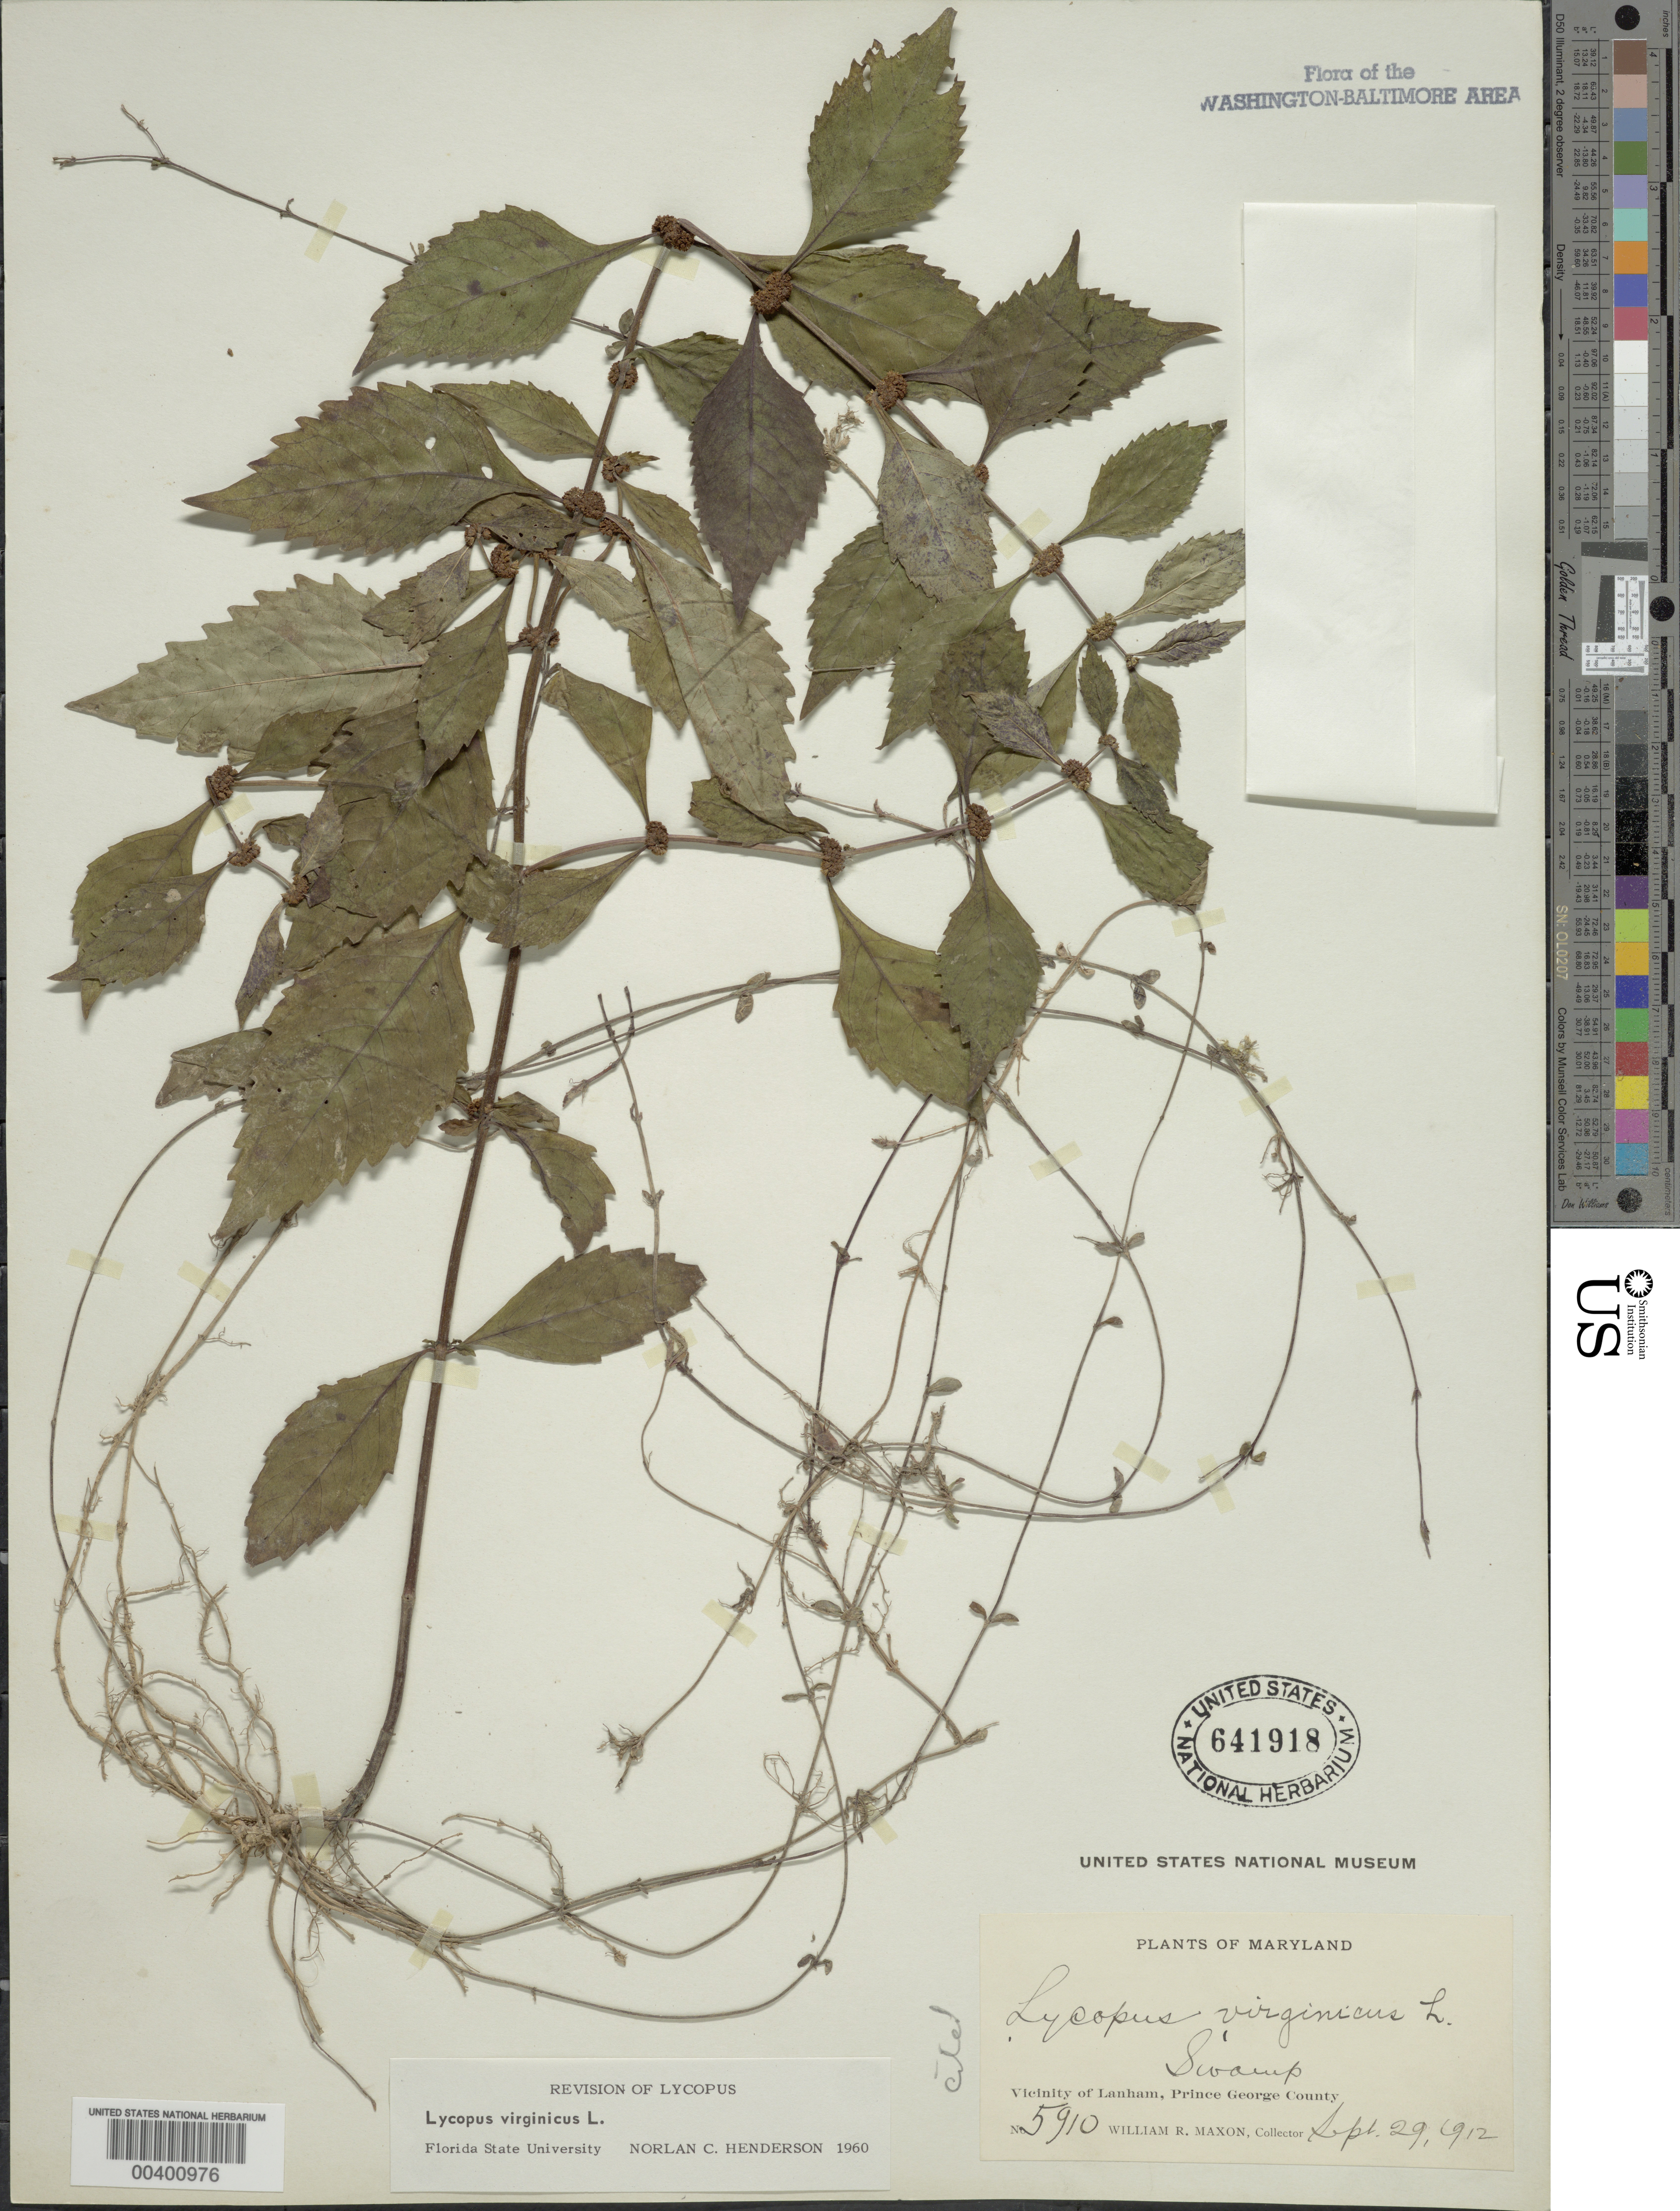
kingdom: Plantae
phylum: Tracheophyta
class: Magnoliopsida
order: Lamiales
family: Lamiaceae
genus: Lycopus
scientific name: Lycopus virginicus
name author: L.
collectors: W. R. Maxon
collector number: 5910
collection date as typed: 29 Sep 1912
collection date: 1912-09-29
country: United States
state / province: Maryland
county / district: Prince George's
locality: Lanham vicinity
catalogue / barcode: US 641918